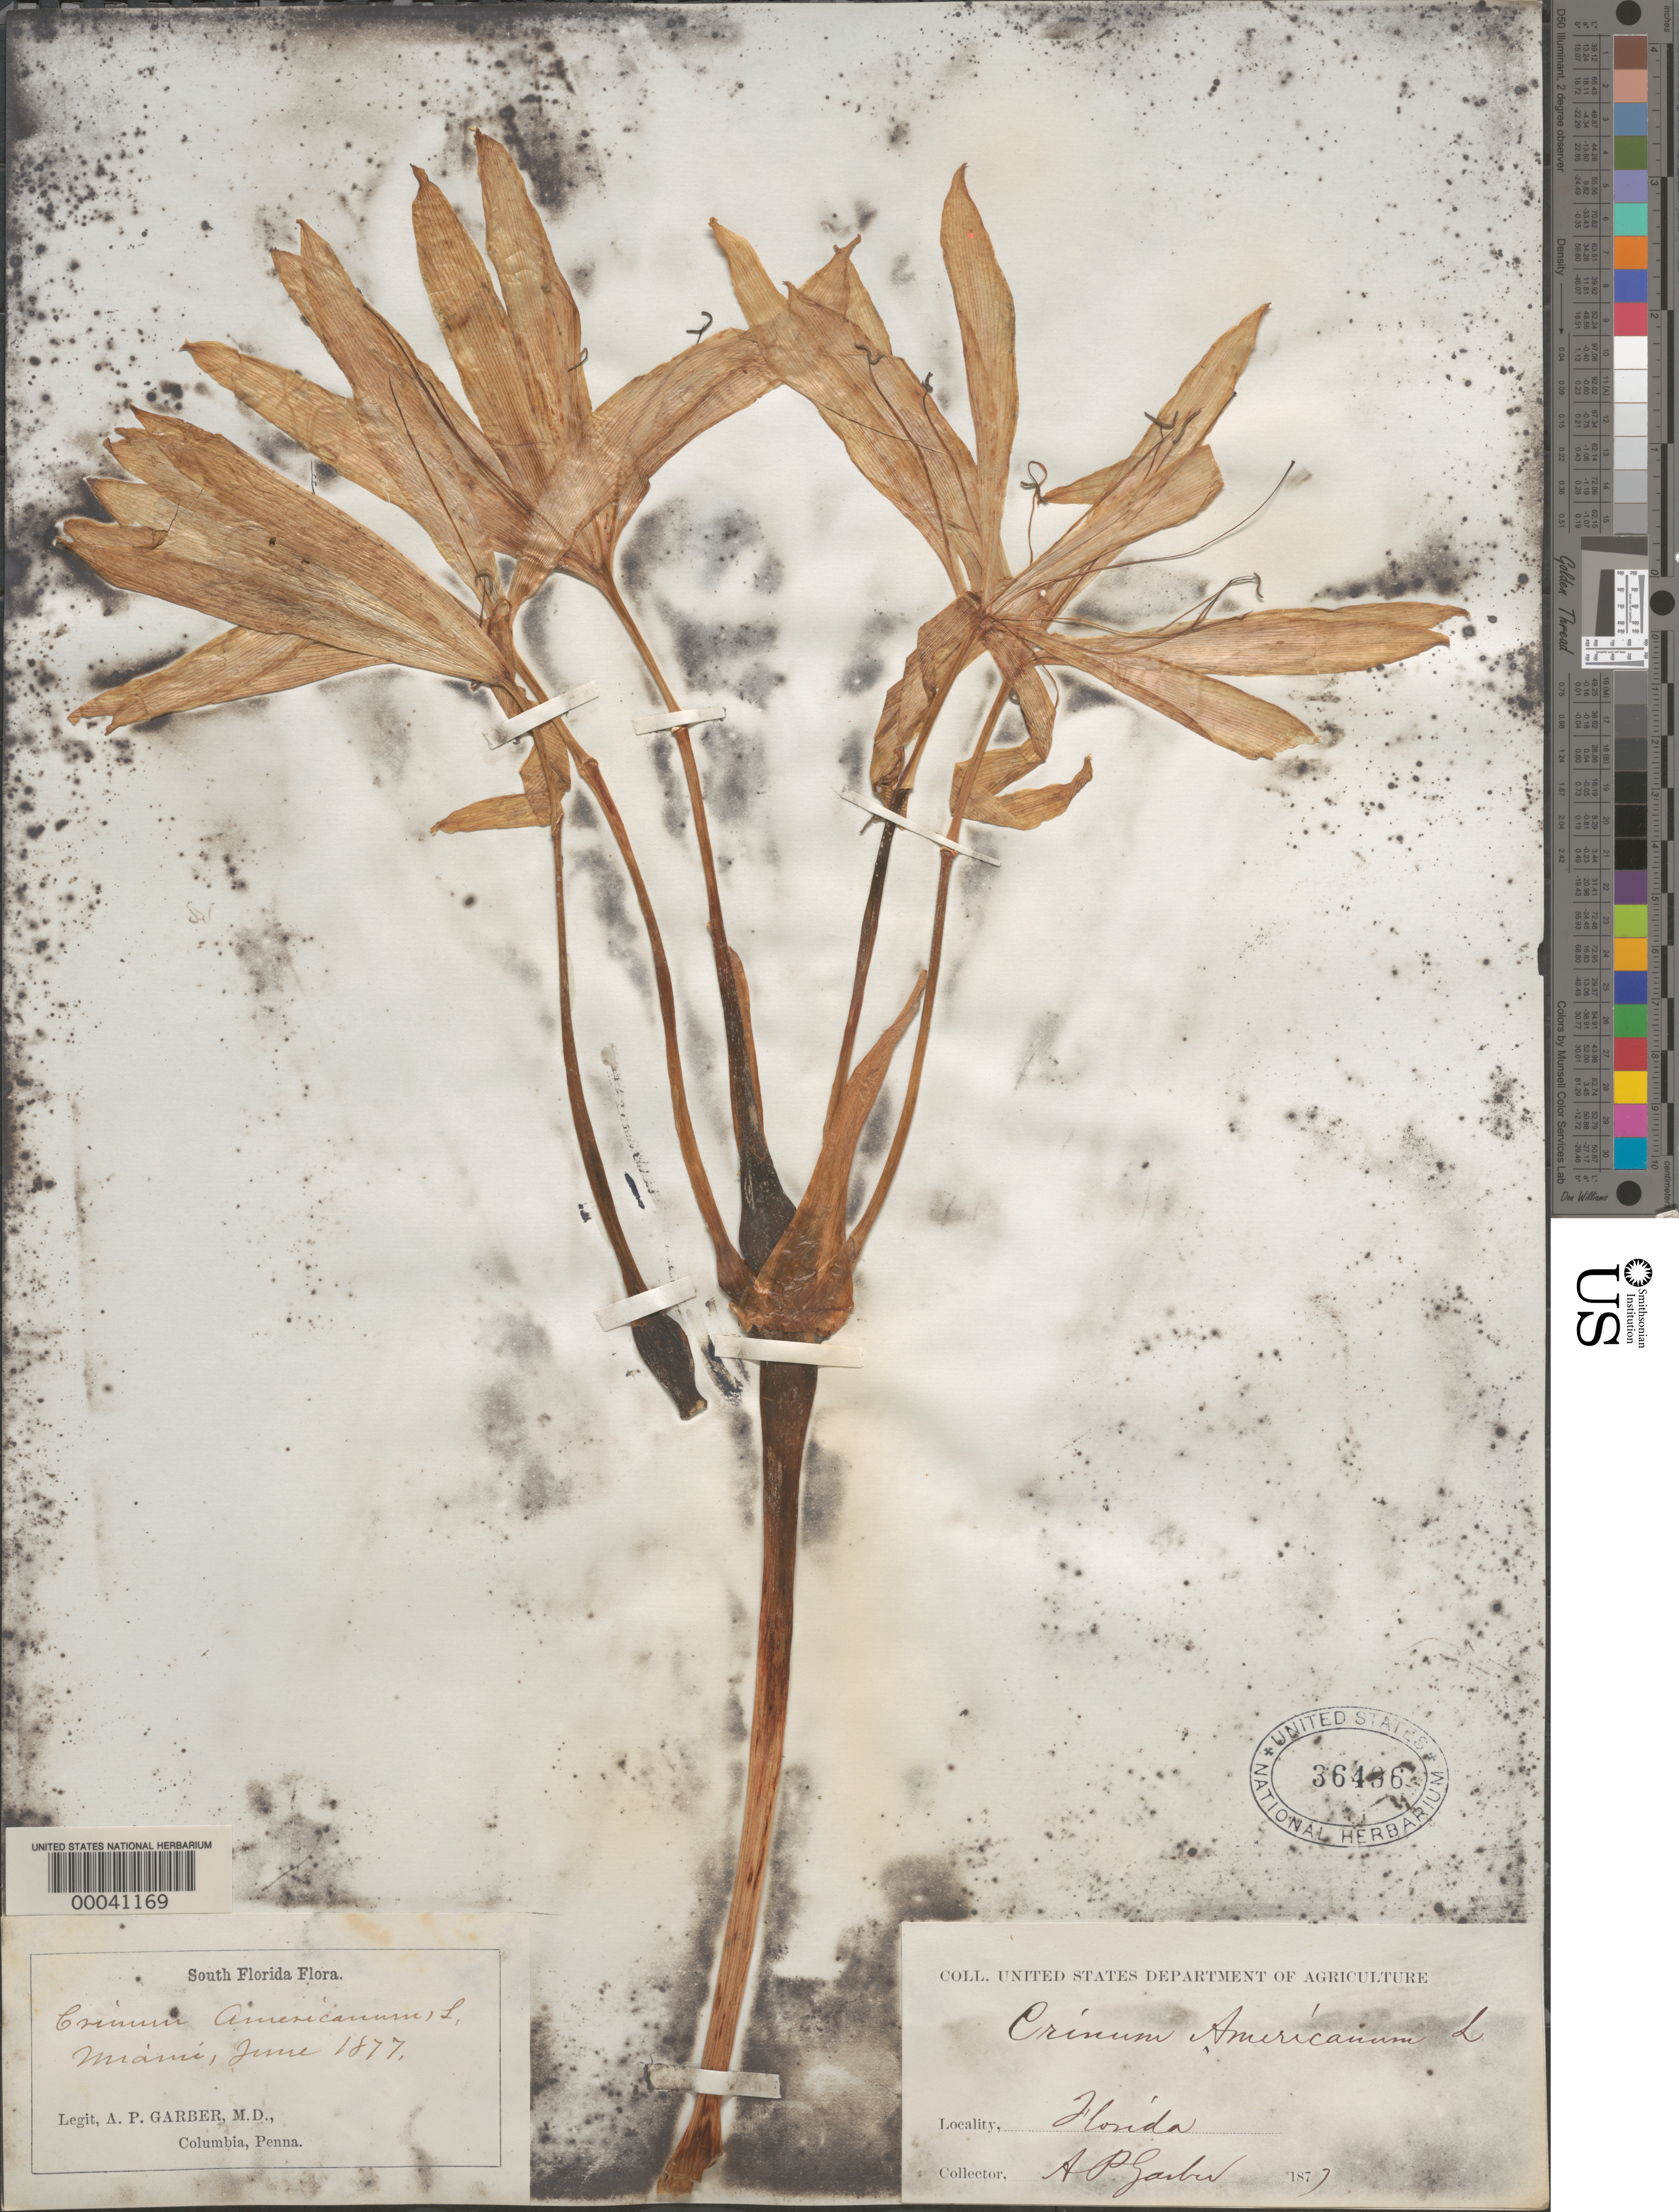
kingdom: Plantae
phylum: Tracheophyta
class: Liliopsida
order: Asparagales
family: Amaryllidaceae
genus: Crinum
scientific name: Crinum americanum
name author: L.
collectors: A. P. Garber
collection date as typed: Jun 1877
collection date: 1877-06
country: United States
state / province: Florida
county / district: Dade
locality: Miami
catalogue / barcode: US 36496